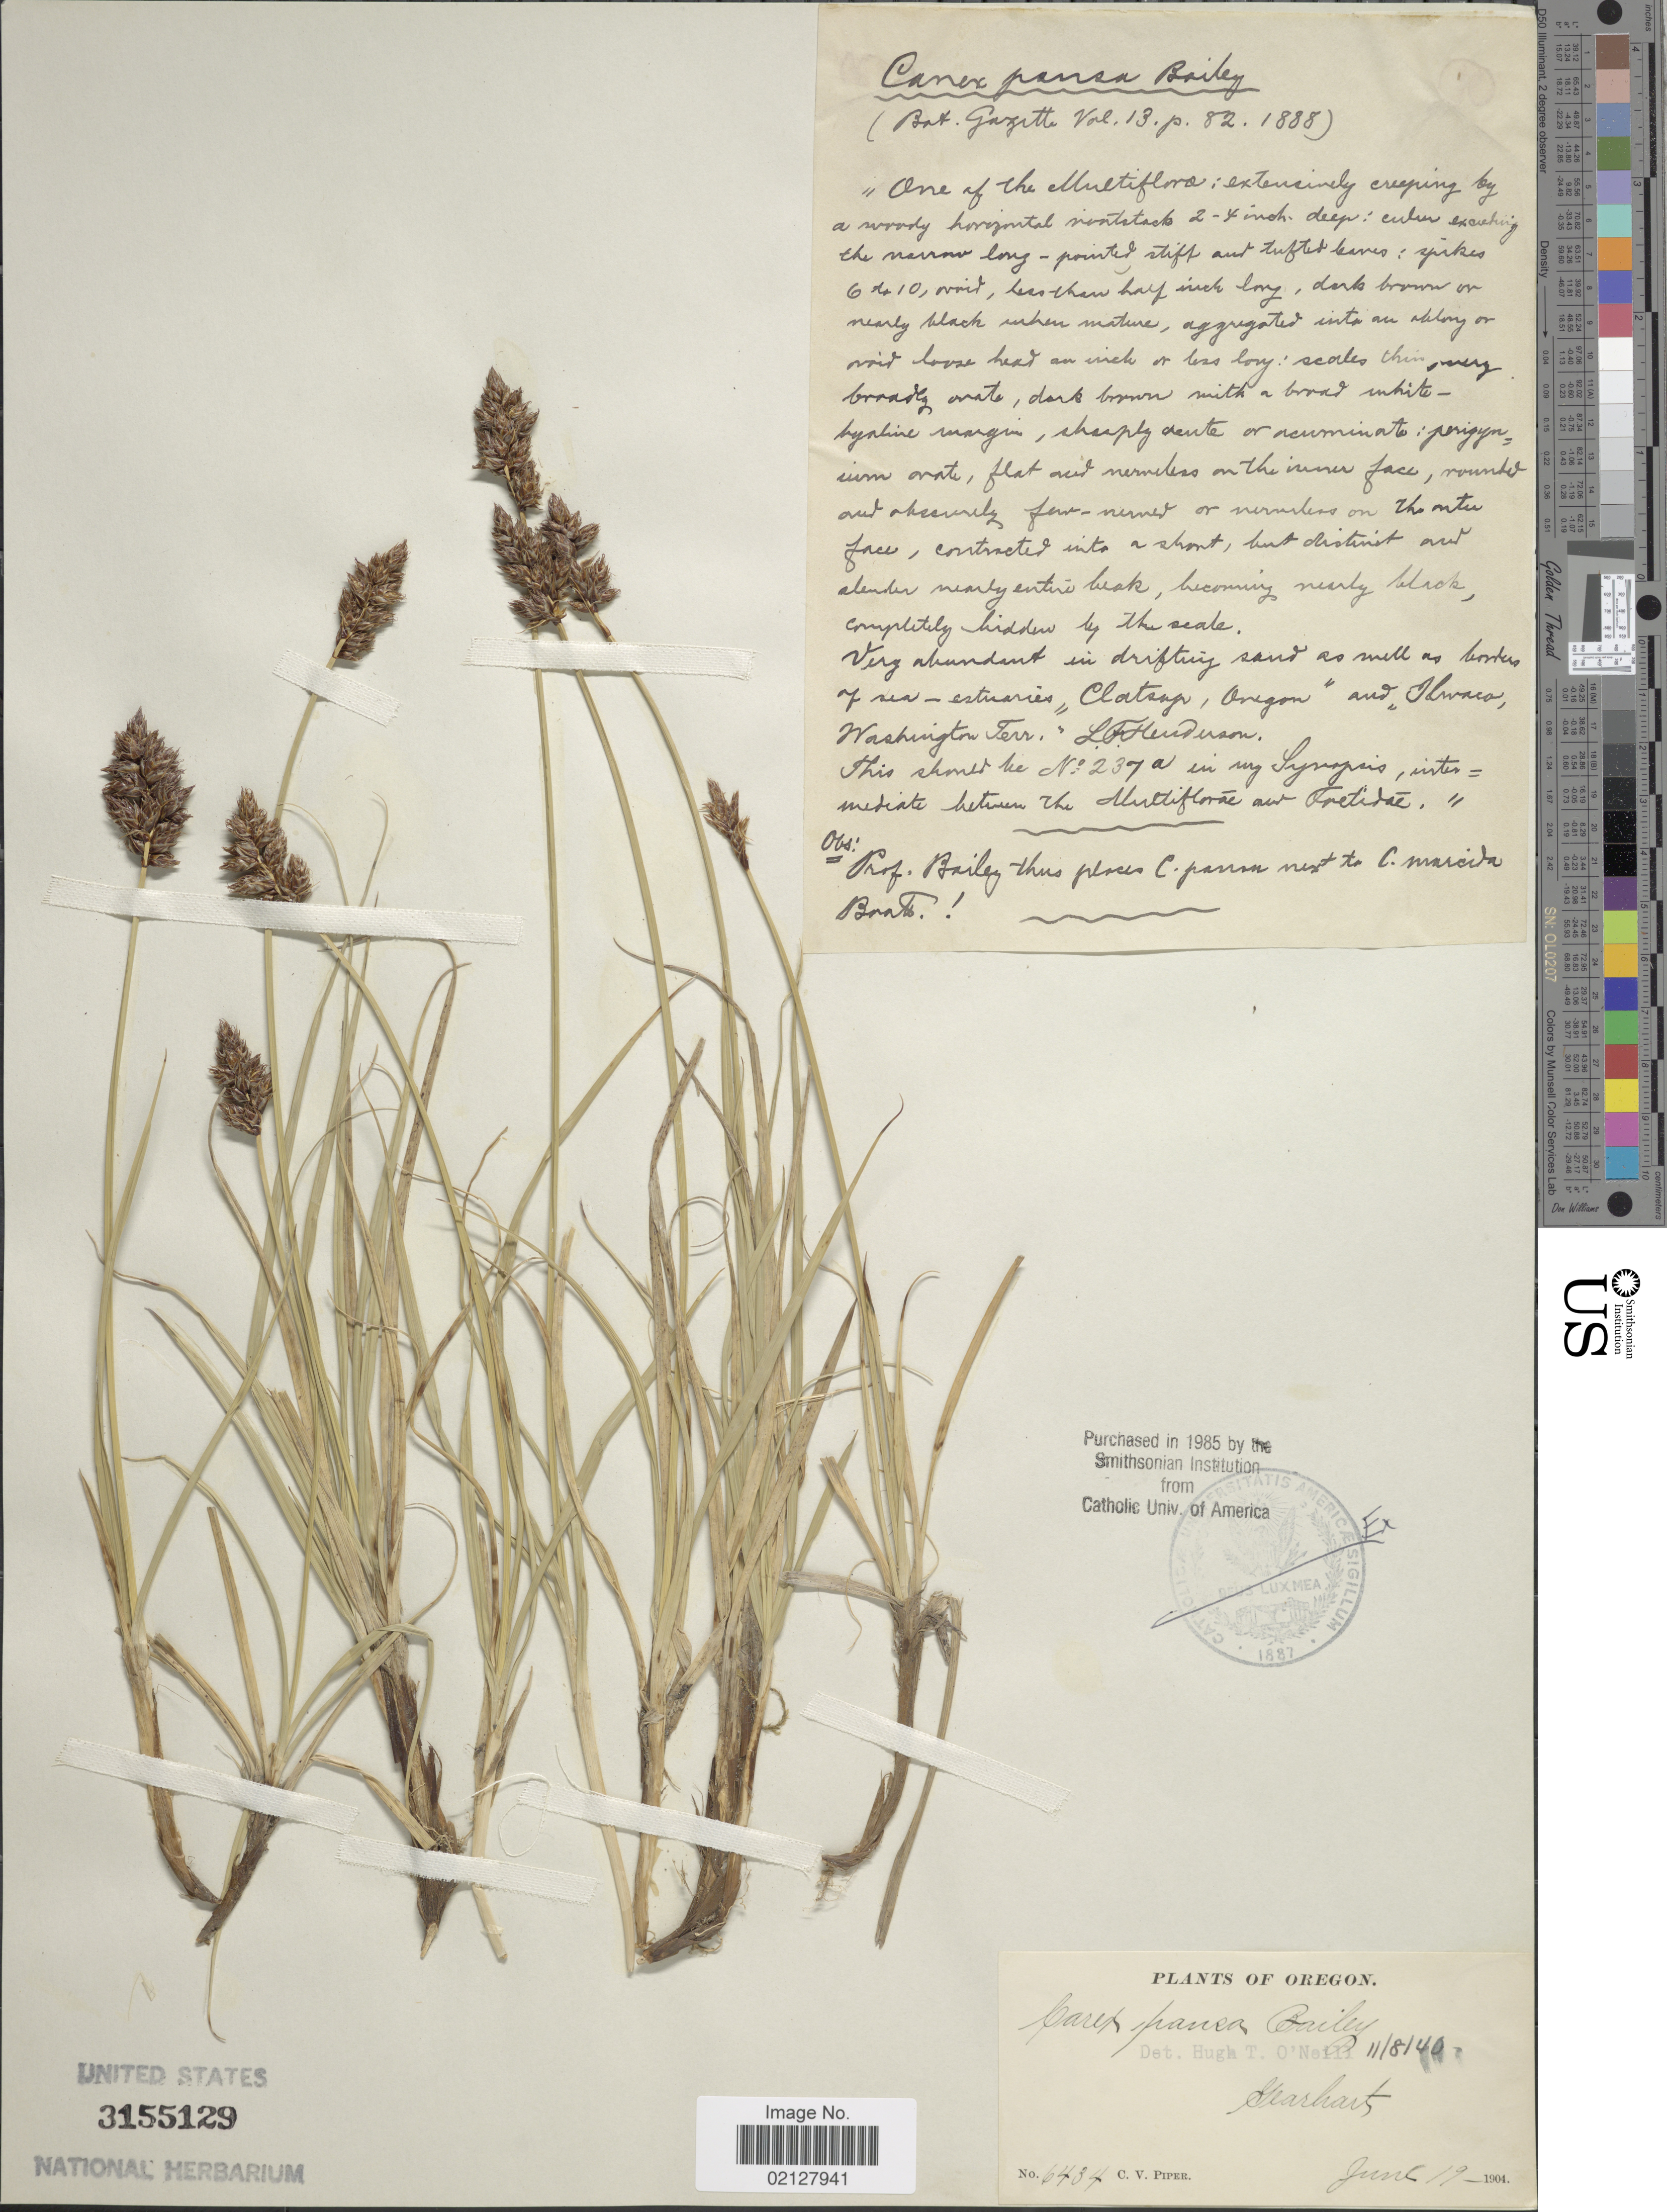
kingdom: Plantae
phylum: Tracheophyta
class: Liliopsida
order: Poales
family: Cyperaceae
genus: Carex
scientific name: Carex pansa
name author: L.H. Bailey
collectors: C. V. Piper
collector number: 6434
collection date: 1904-06-19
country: United States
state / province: Oregon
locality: Gearhart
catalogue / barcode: US 3155129